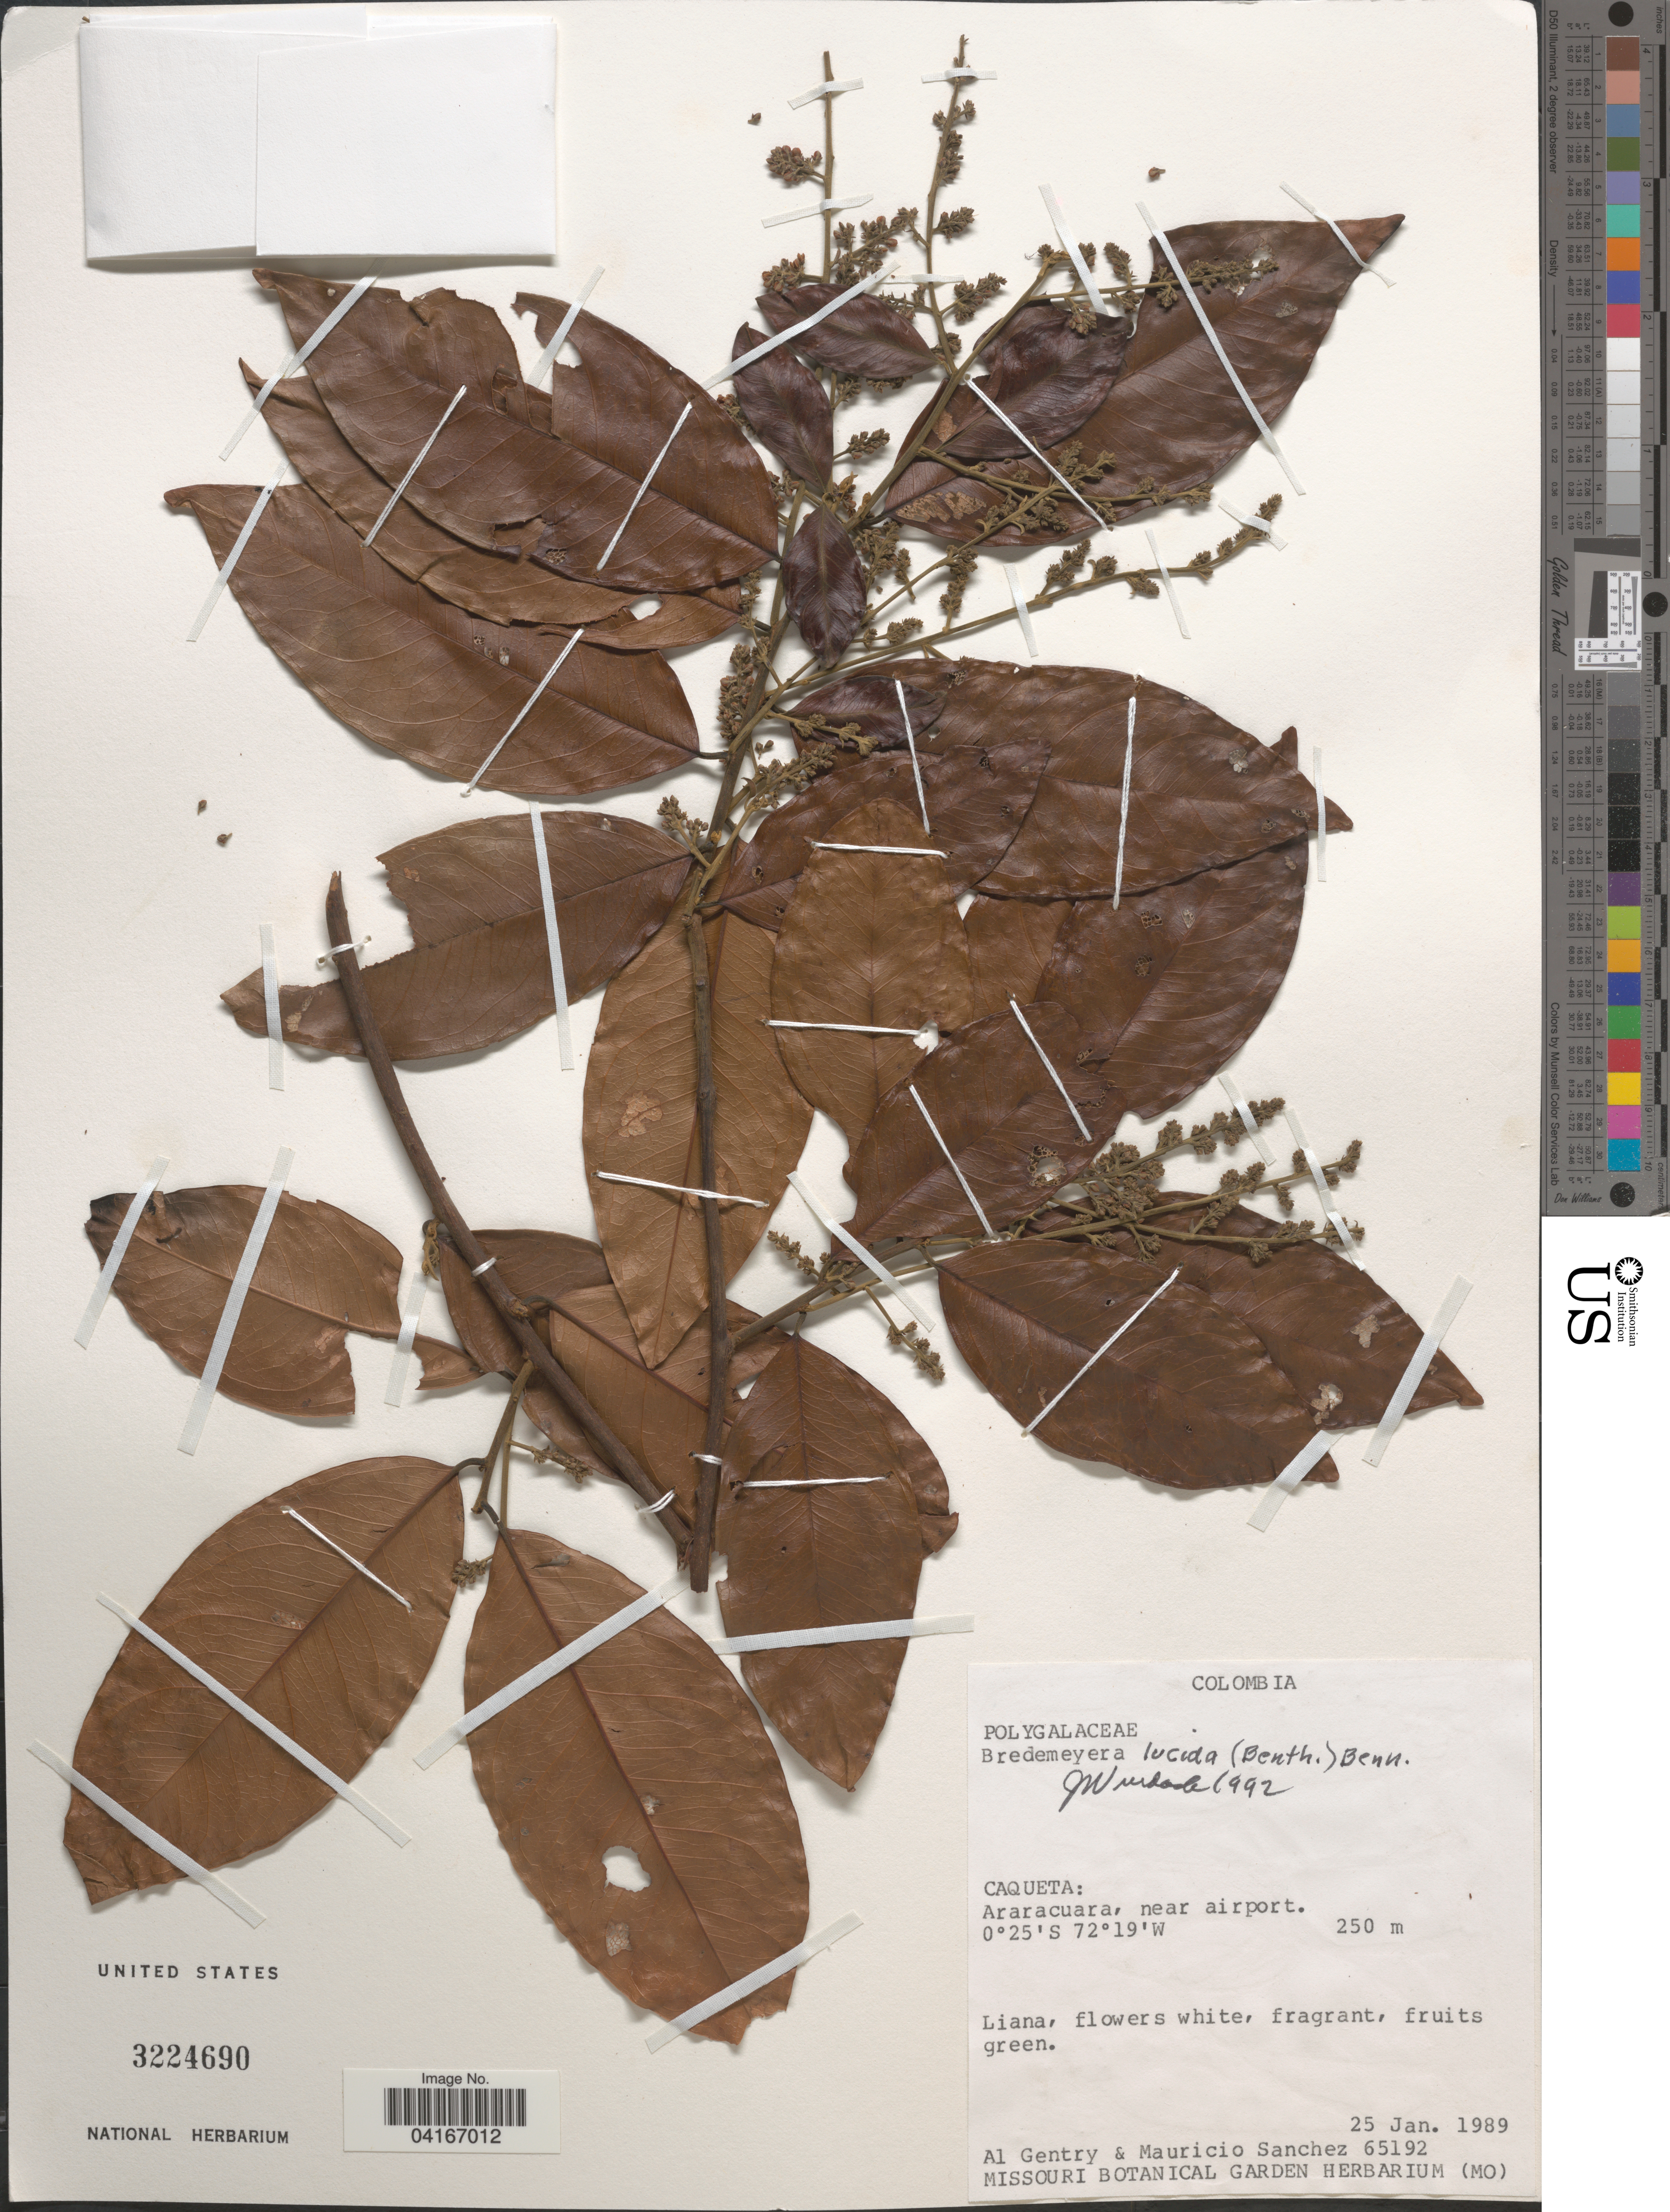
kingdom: Plantae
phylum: Tracheophyta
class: Magnoliopsida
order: Fabales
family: Polygalaceae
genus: Bredemeyera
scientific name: Bredemeyera lucida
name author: (Benth.) Klotzsch ex Hassk.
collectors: A. H. Gentry & M. Sanchez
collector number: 65192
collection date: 1989-01-25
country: Colombia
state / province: Caquetá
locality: Araracuara, near airport.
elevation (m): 250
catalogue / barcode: US 3224690